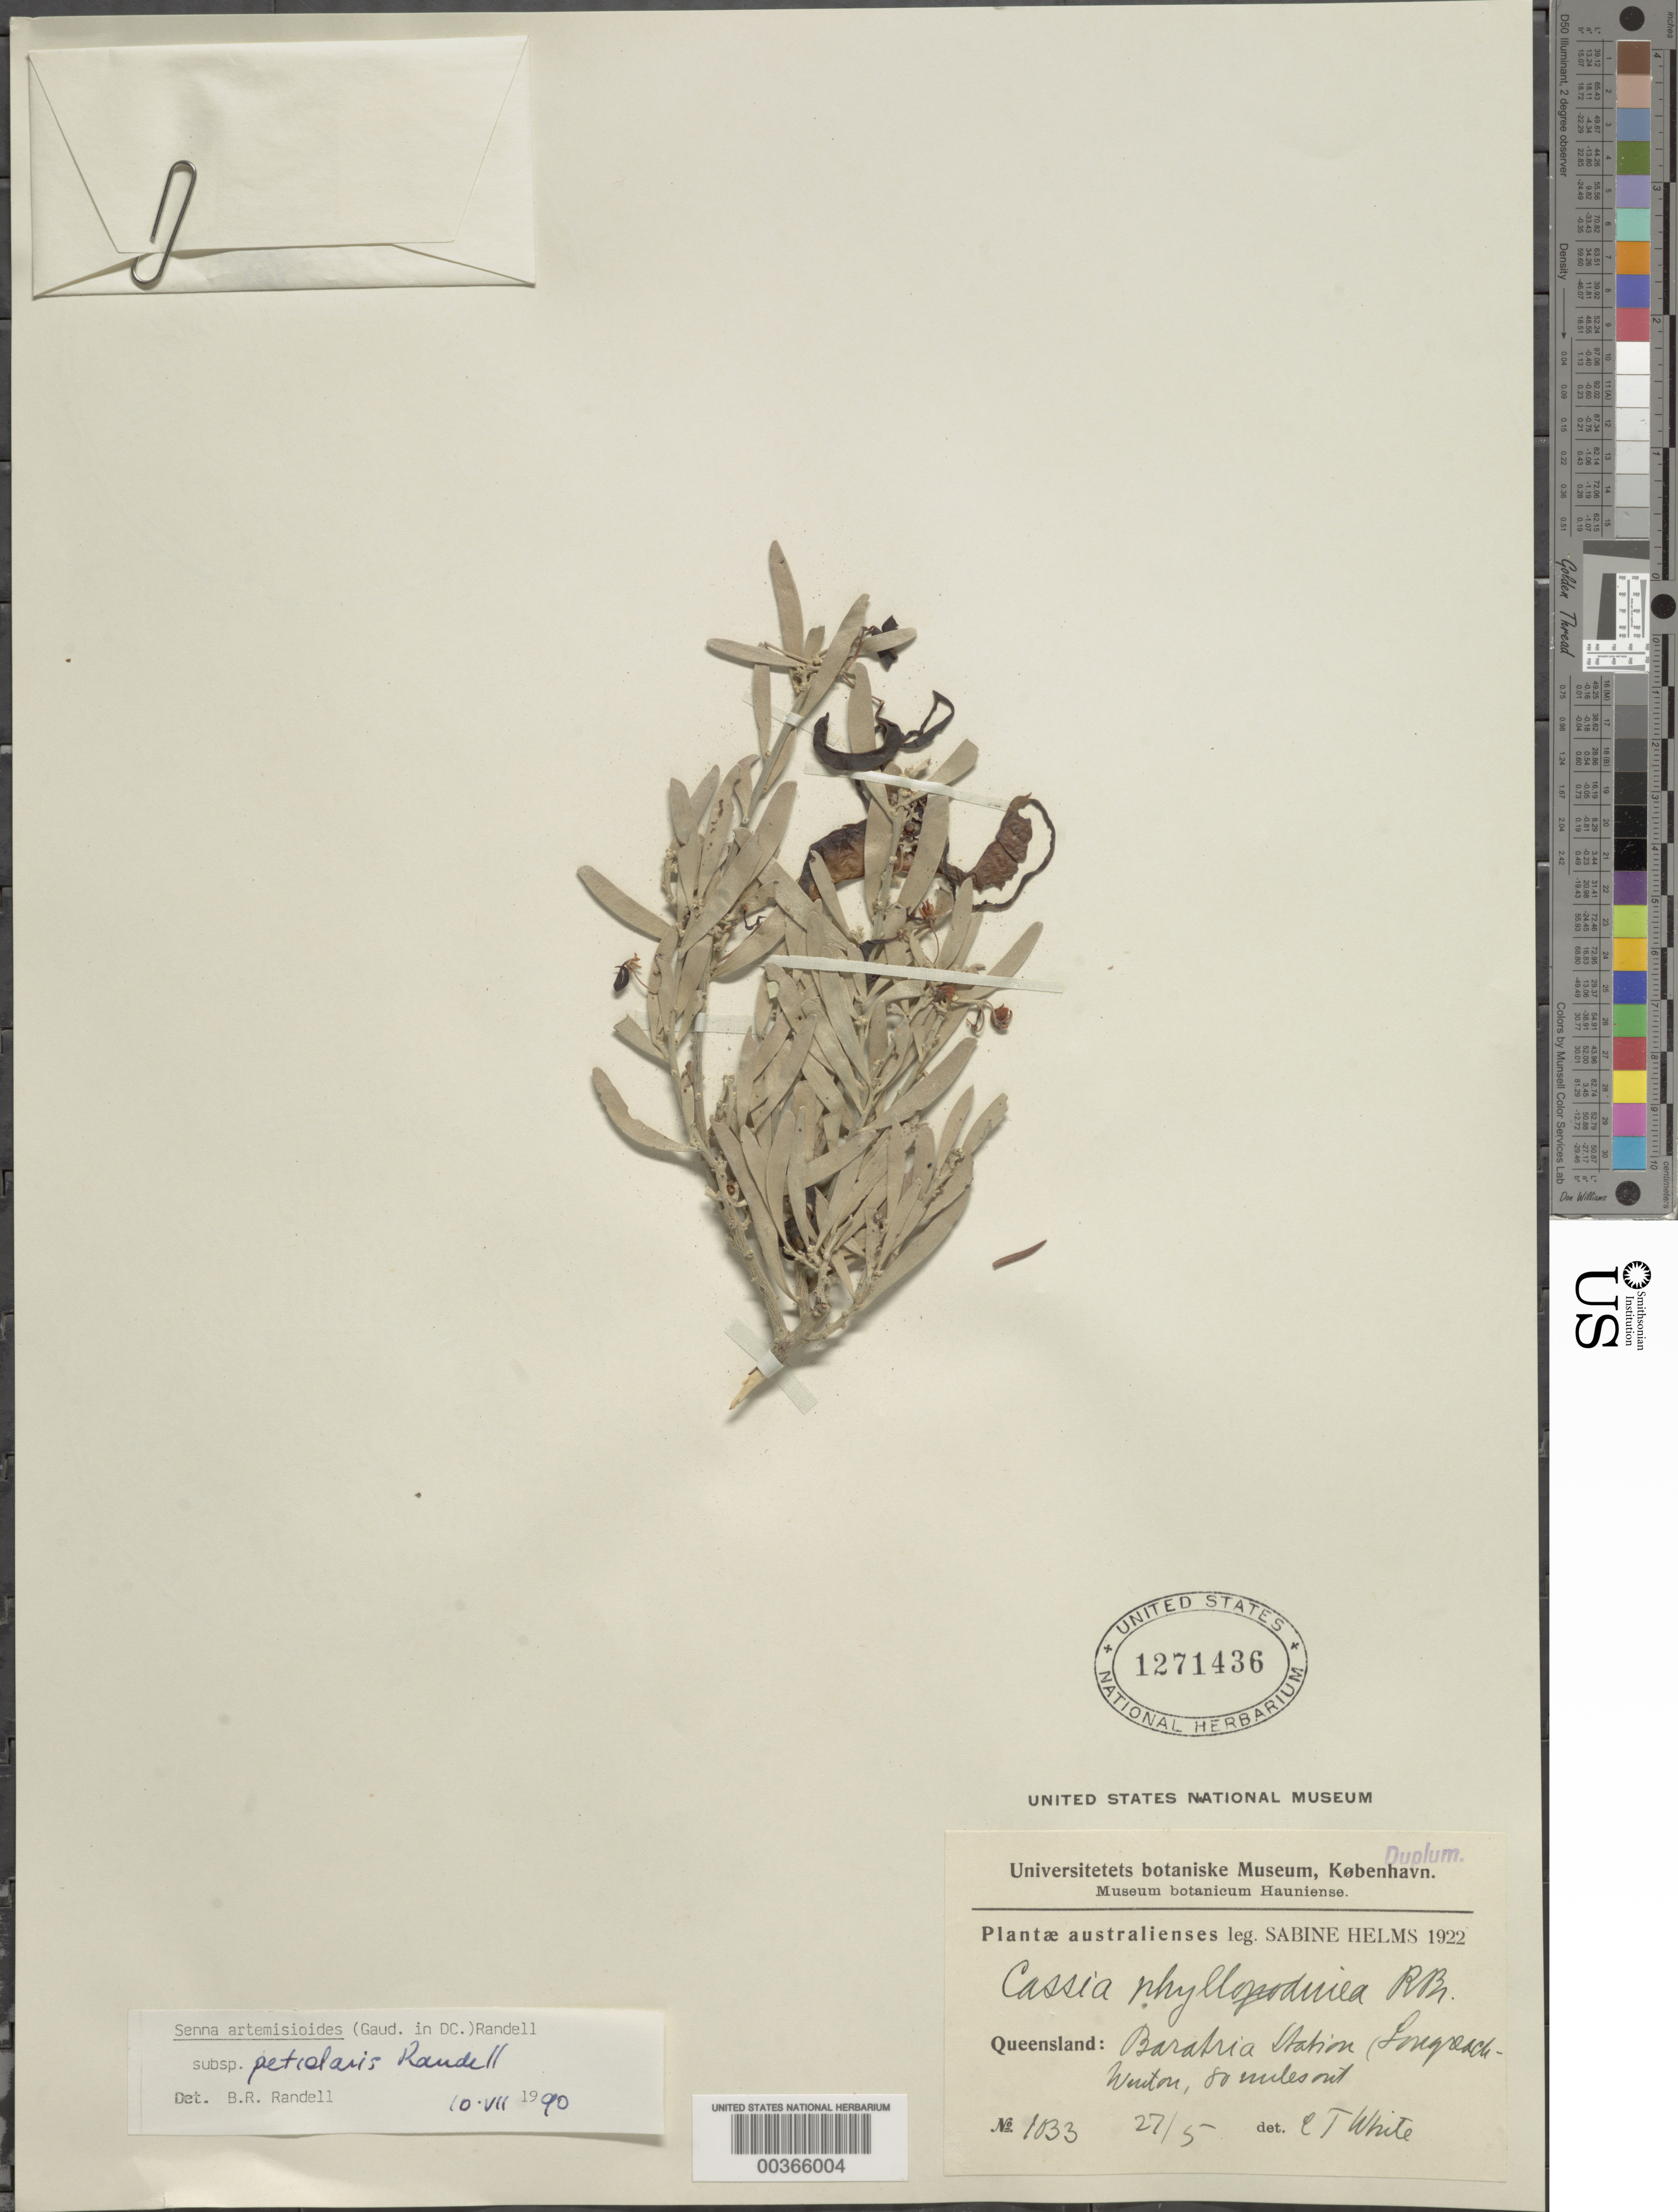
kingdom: Plantae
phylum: Tracheophyta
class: Magnoliopsida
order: Fabales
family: Fabaceae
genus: Senna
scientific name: Senna artemisioides subsp. petiolaris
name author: Randell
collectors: C. T. White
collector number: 1033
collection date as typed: May 1927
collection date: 1927-05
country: Australia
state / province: Queensland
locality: Barabria station (longsach-wanton) 80 mi out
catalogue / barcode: US 1271436